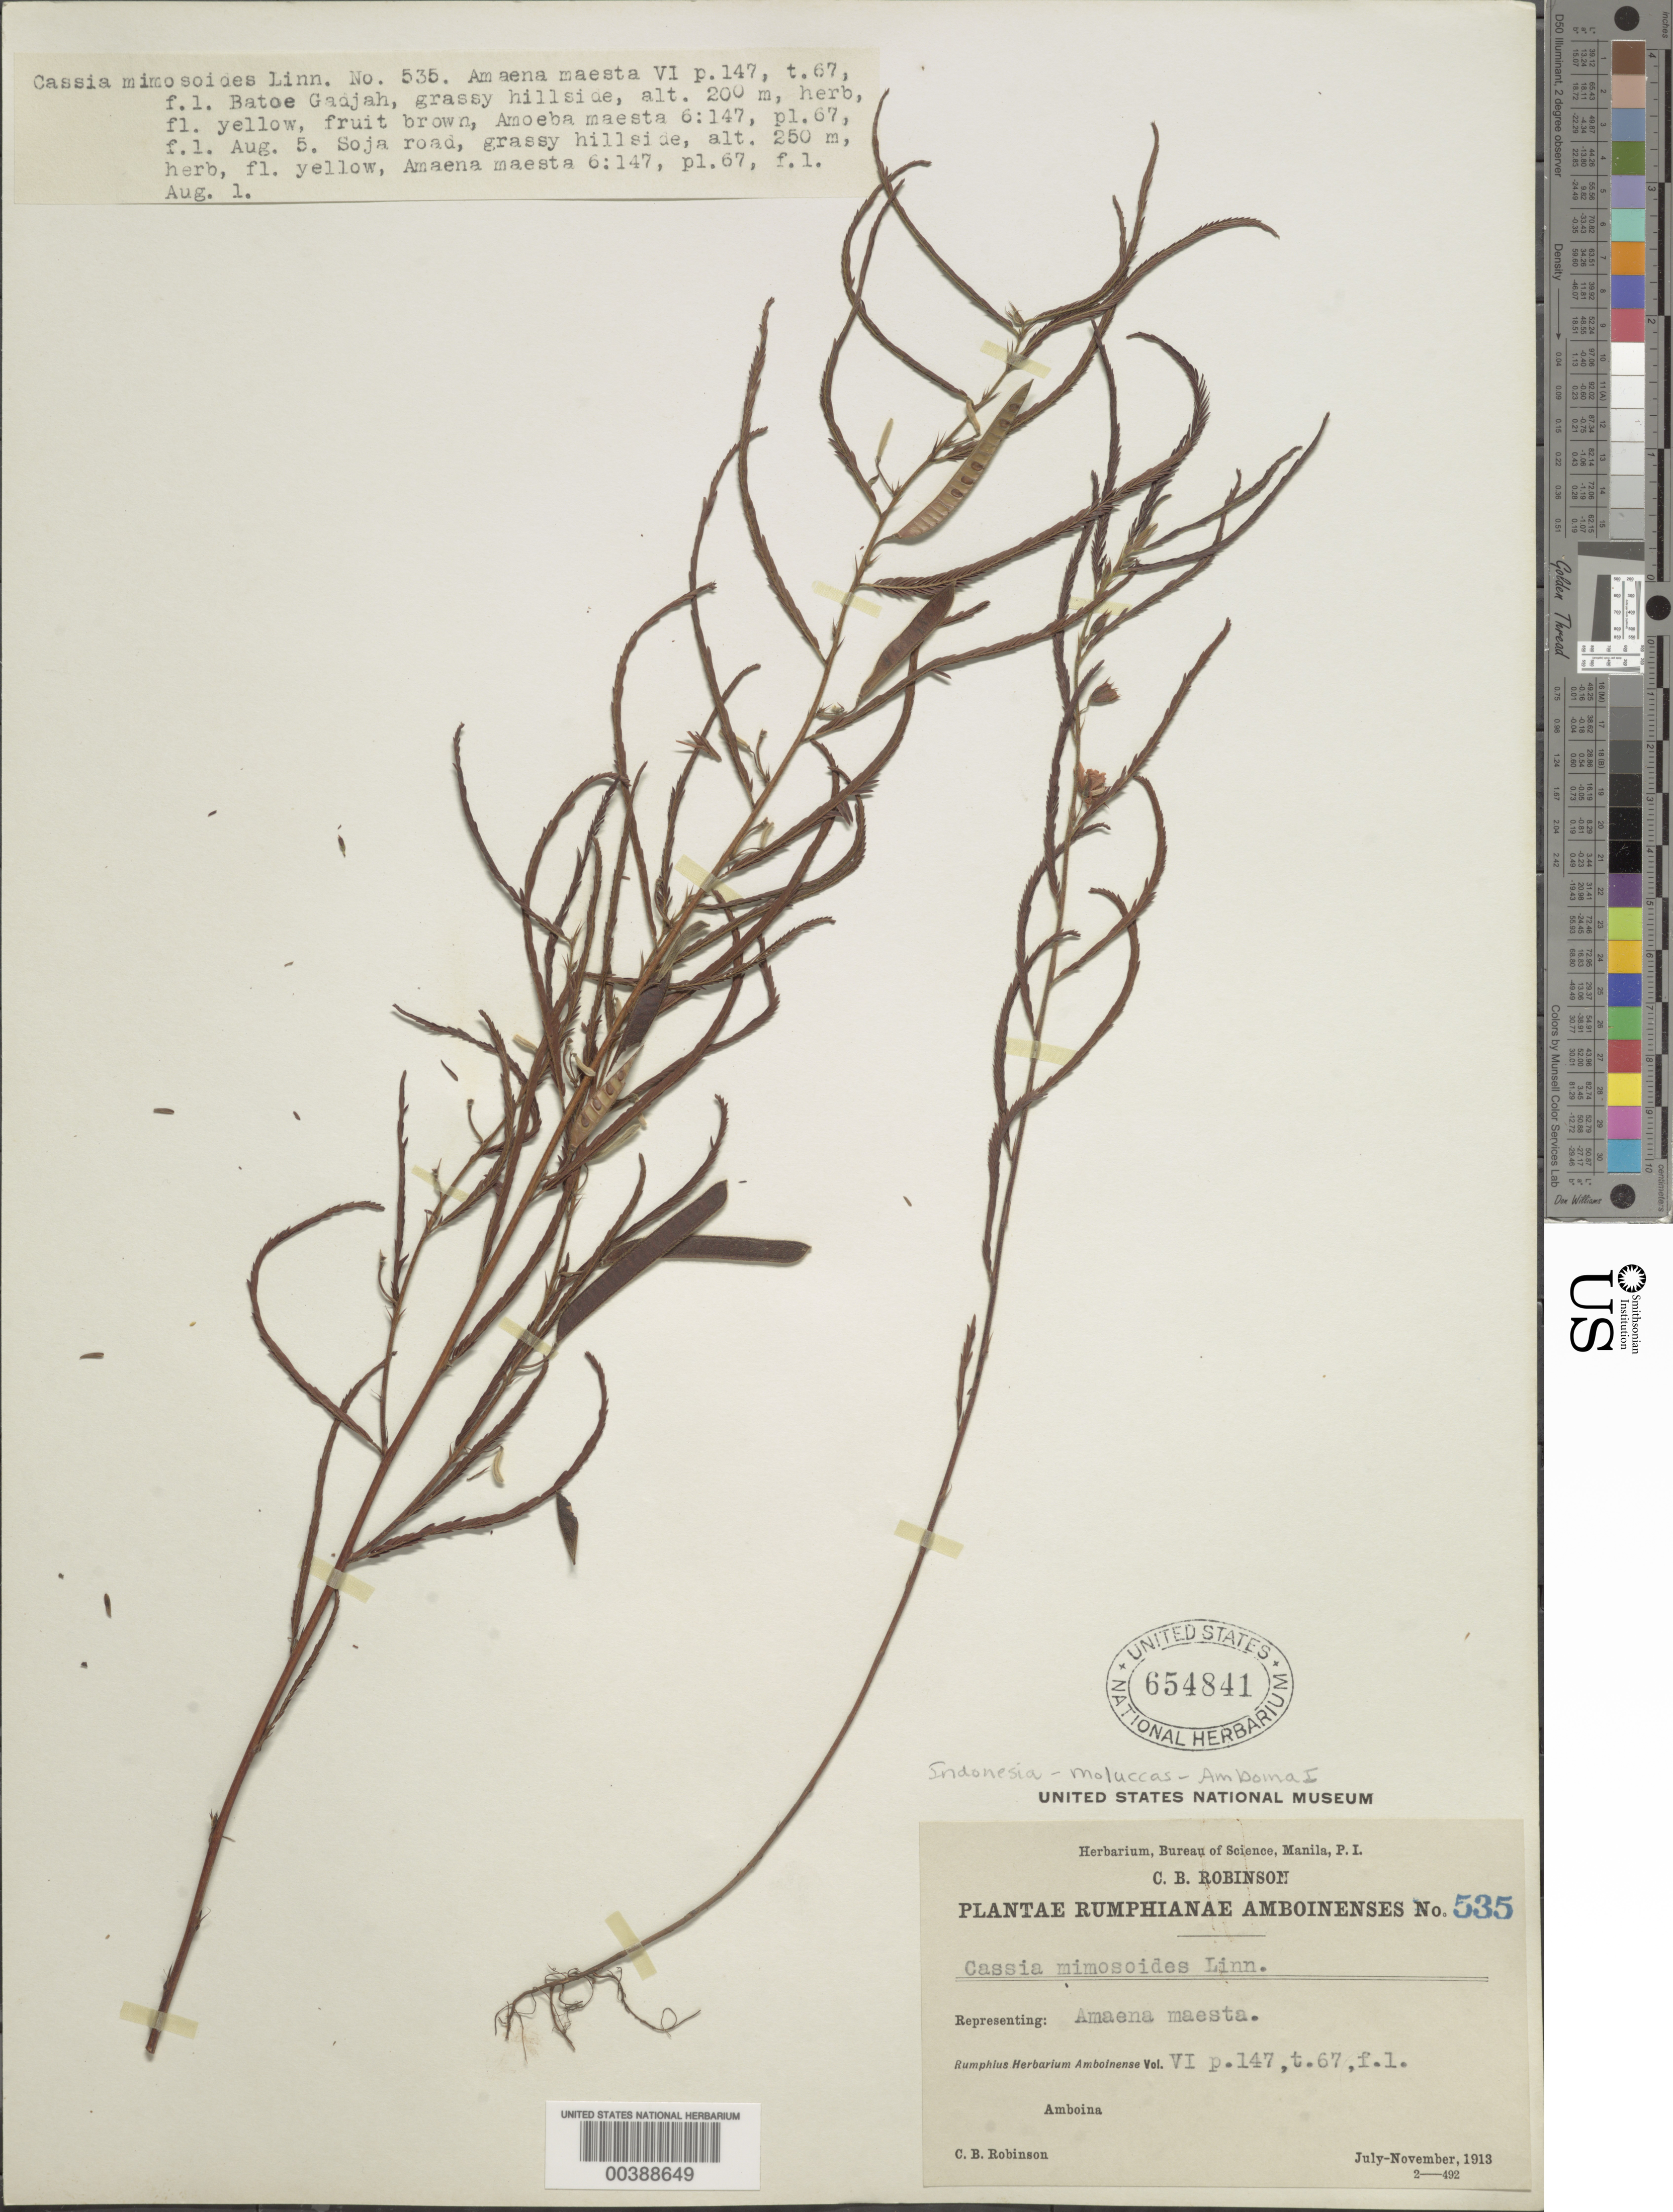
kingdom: Plantae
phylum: Tracheophyta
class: Magnoliopsida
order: Fabales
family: Fabaceae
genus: Chamaecrista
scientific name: Chamaecrista mimosoides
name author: (L.) Greene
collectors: C. Robinson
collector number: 535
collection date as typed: Jul 1913 to -- Nov 1913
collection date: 1913-07/1913-11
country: Indonesia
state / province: Maluku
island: Amboina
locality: Batoe gadjah and soja road [Moluccas]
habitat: Grassy hillside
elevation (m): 200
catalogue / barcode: US 654841